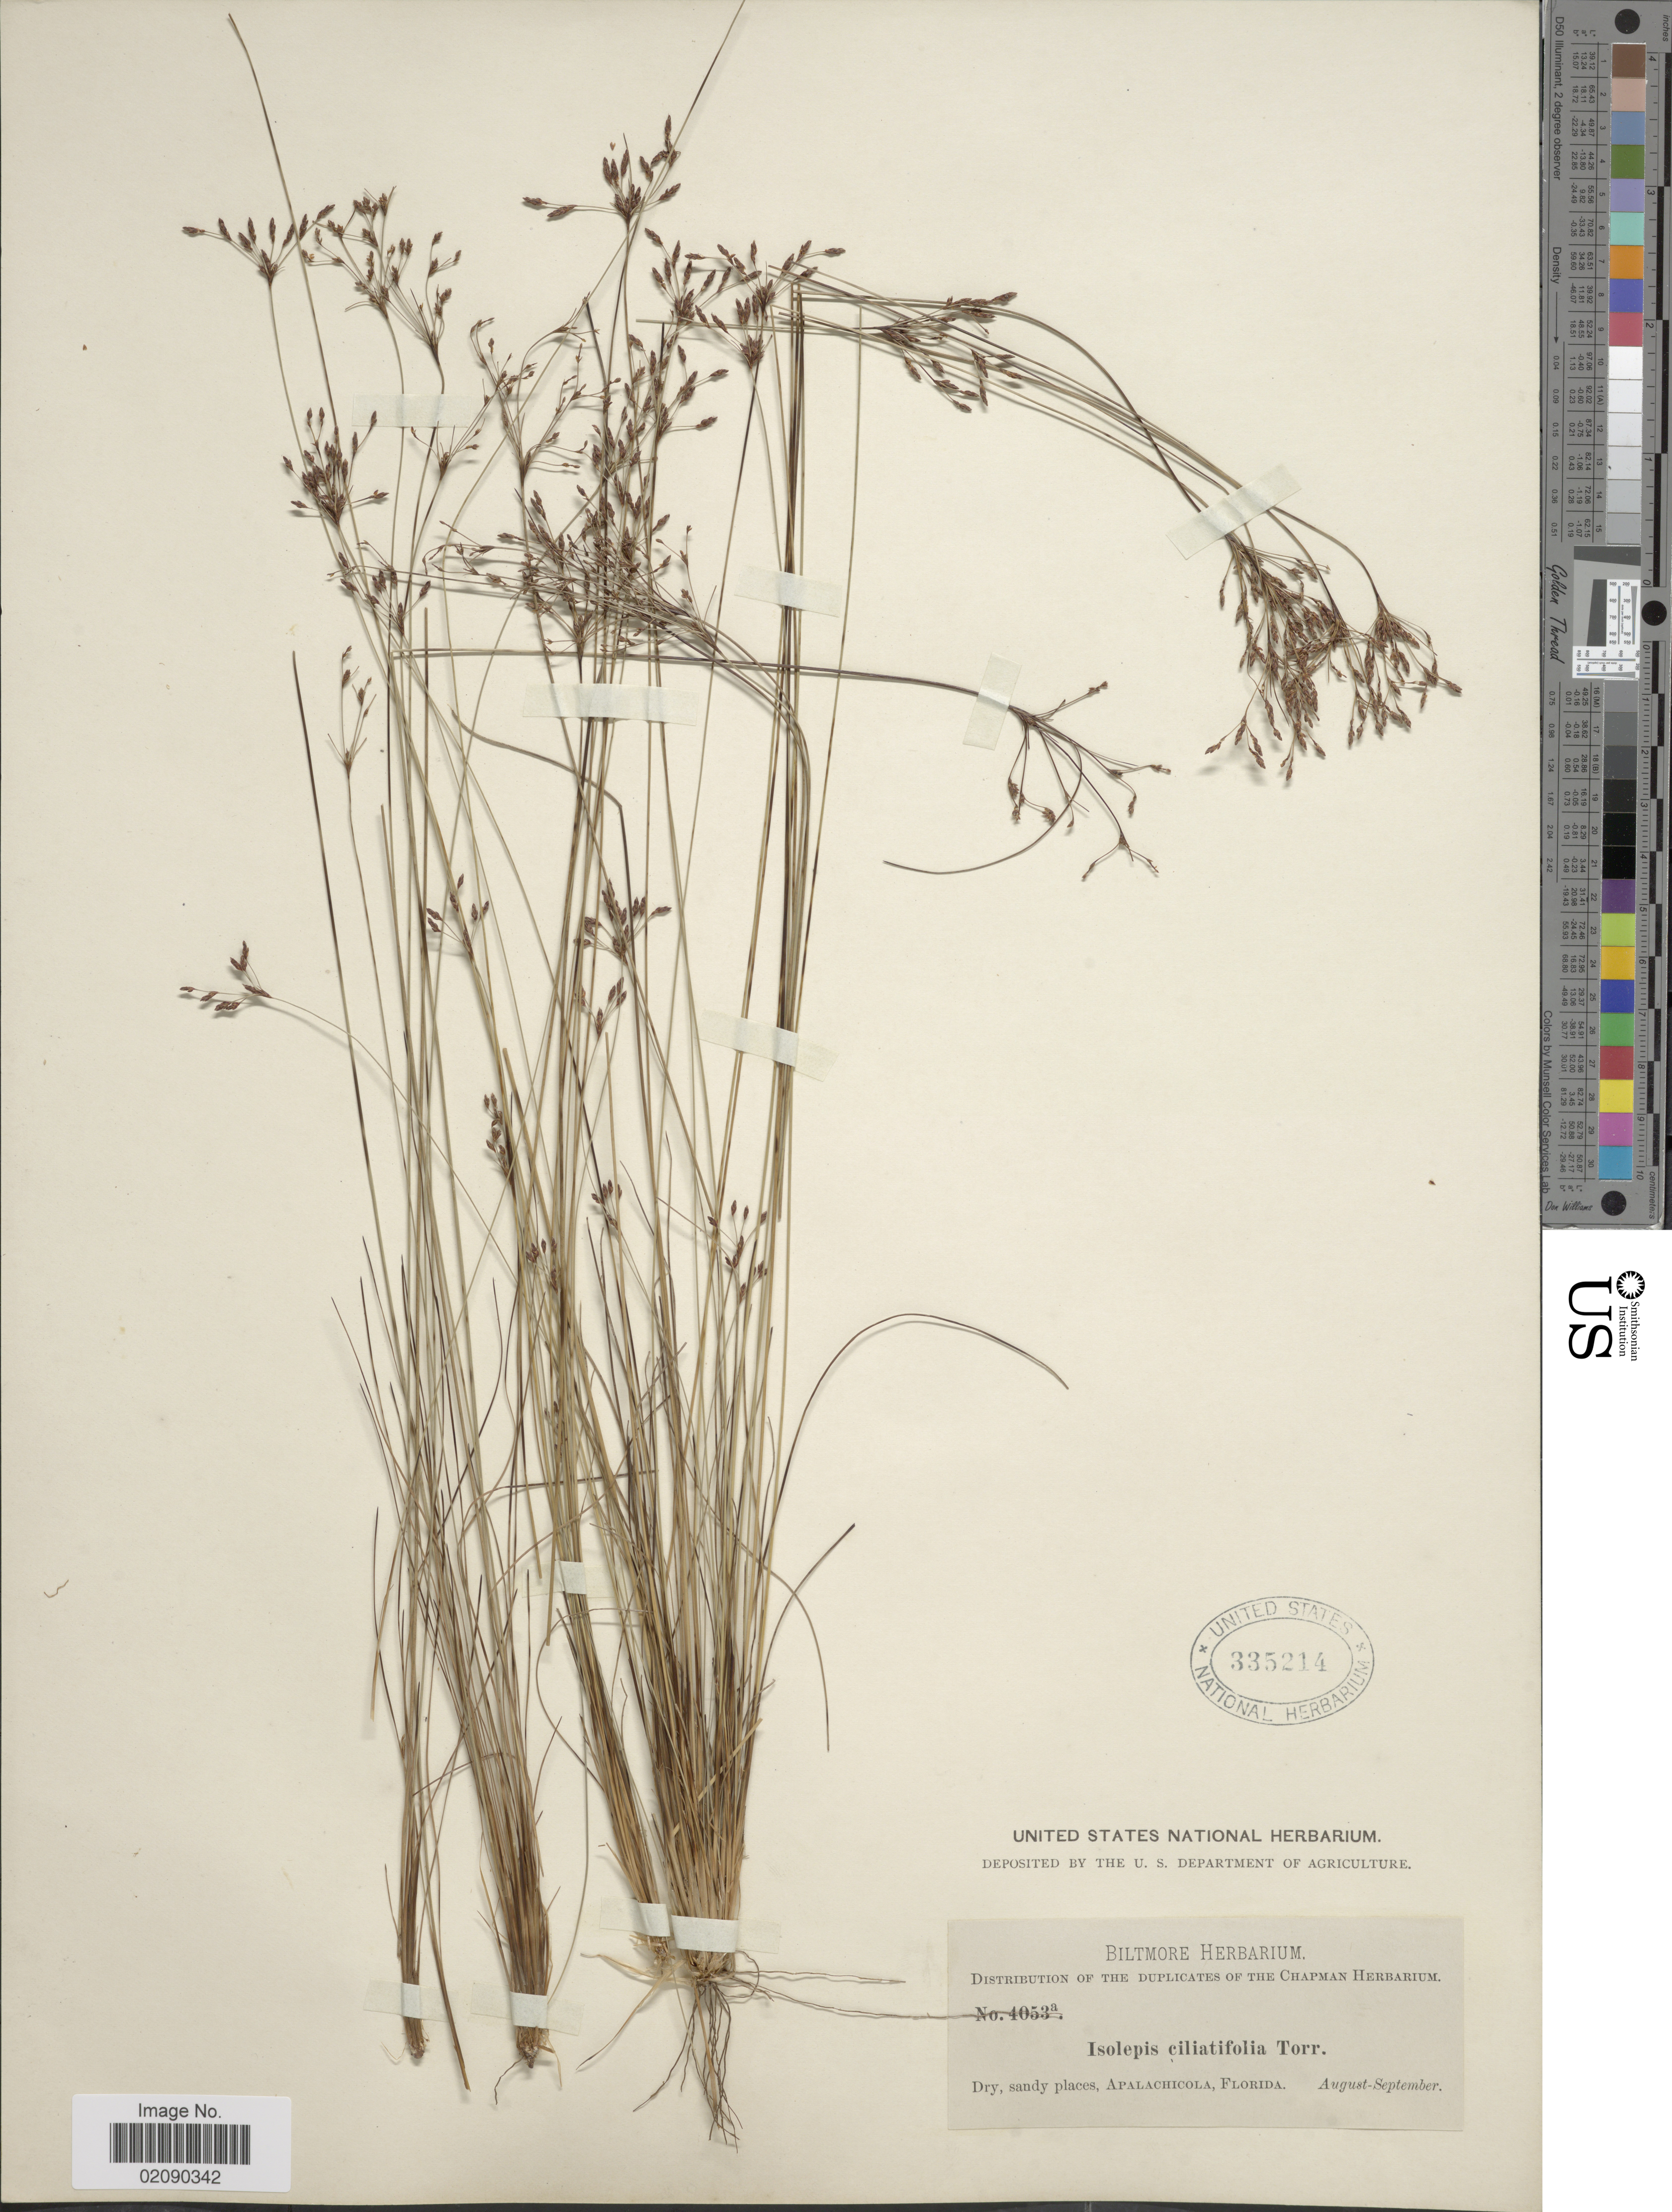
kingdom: Plantae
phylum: Tracheophyta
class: Liliopsida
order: Poales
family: Cyperaceae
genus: Bulbostylis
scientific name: Bulbostylis ciliatifolia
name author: (Elliott) Fernald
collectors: ex herb. Biltmore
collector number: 4053a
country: United States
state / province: Florida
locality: Apalachicola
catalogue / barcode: US 335214